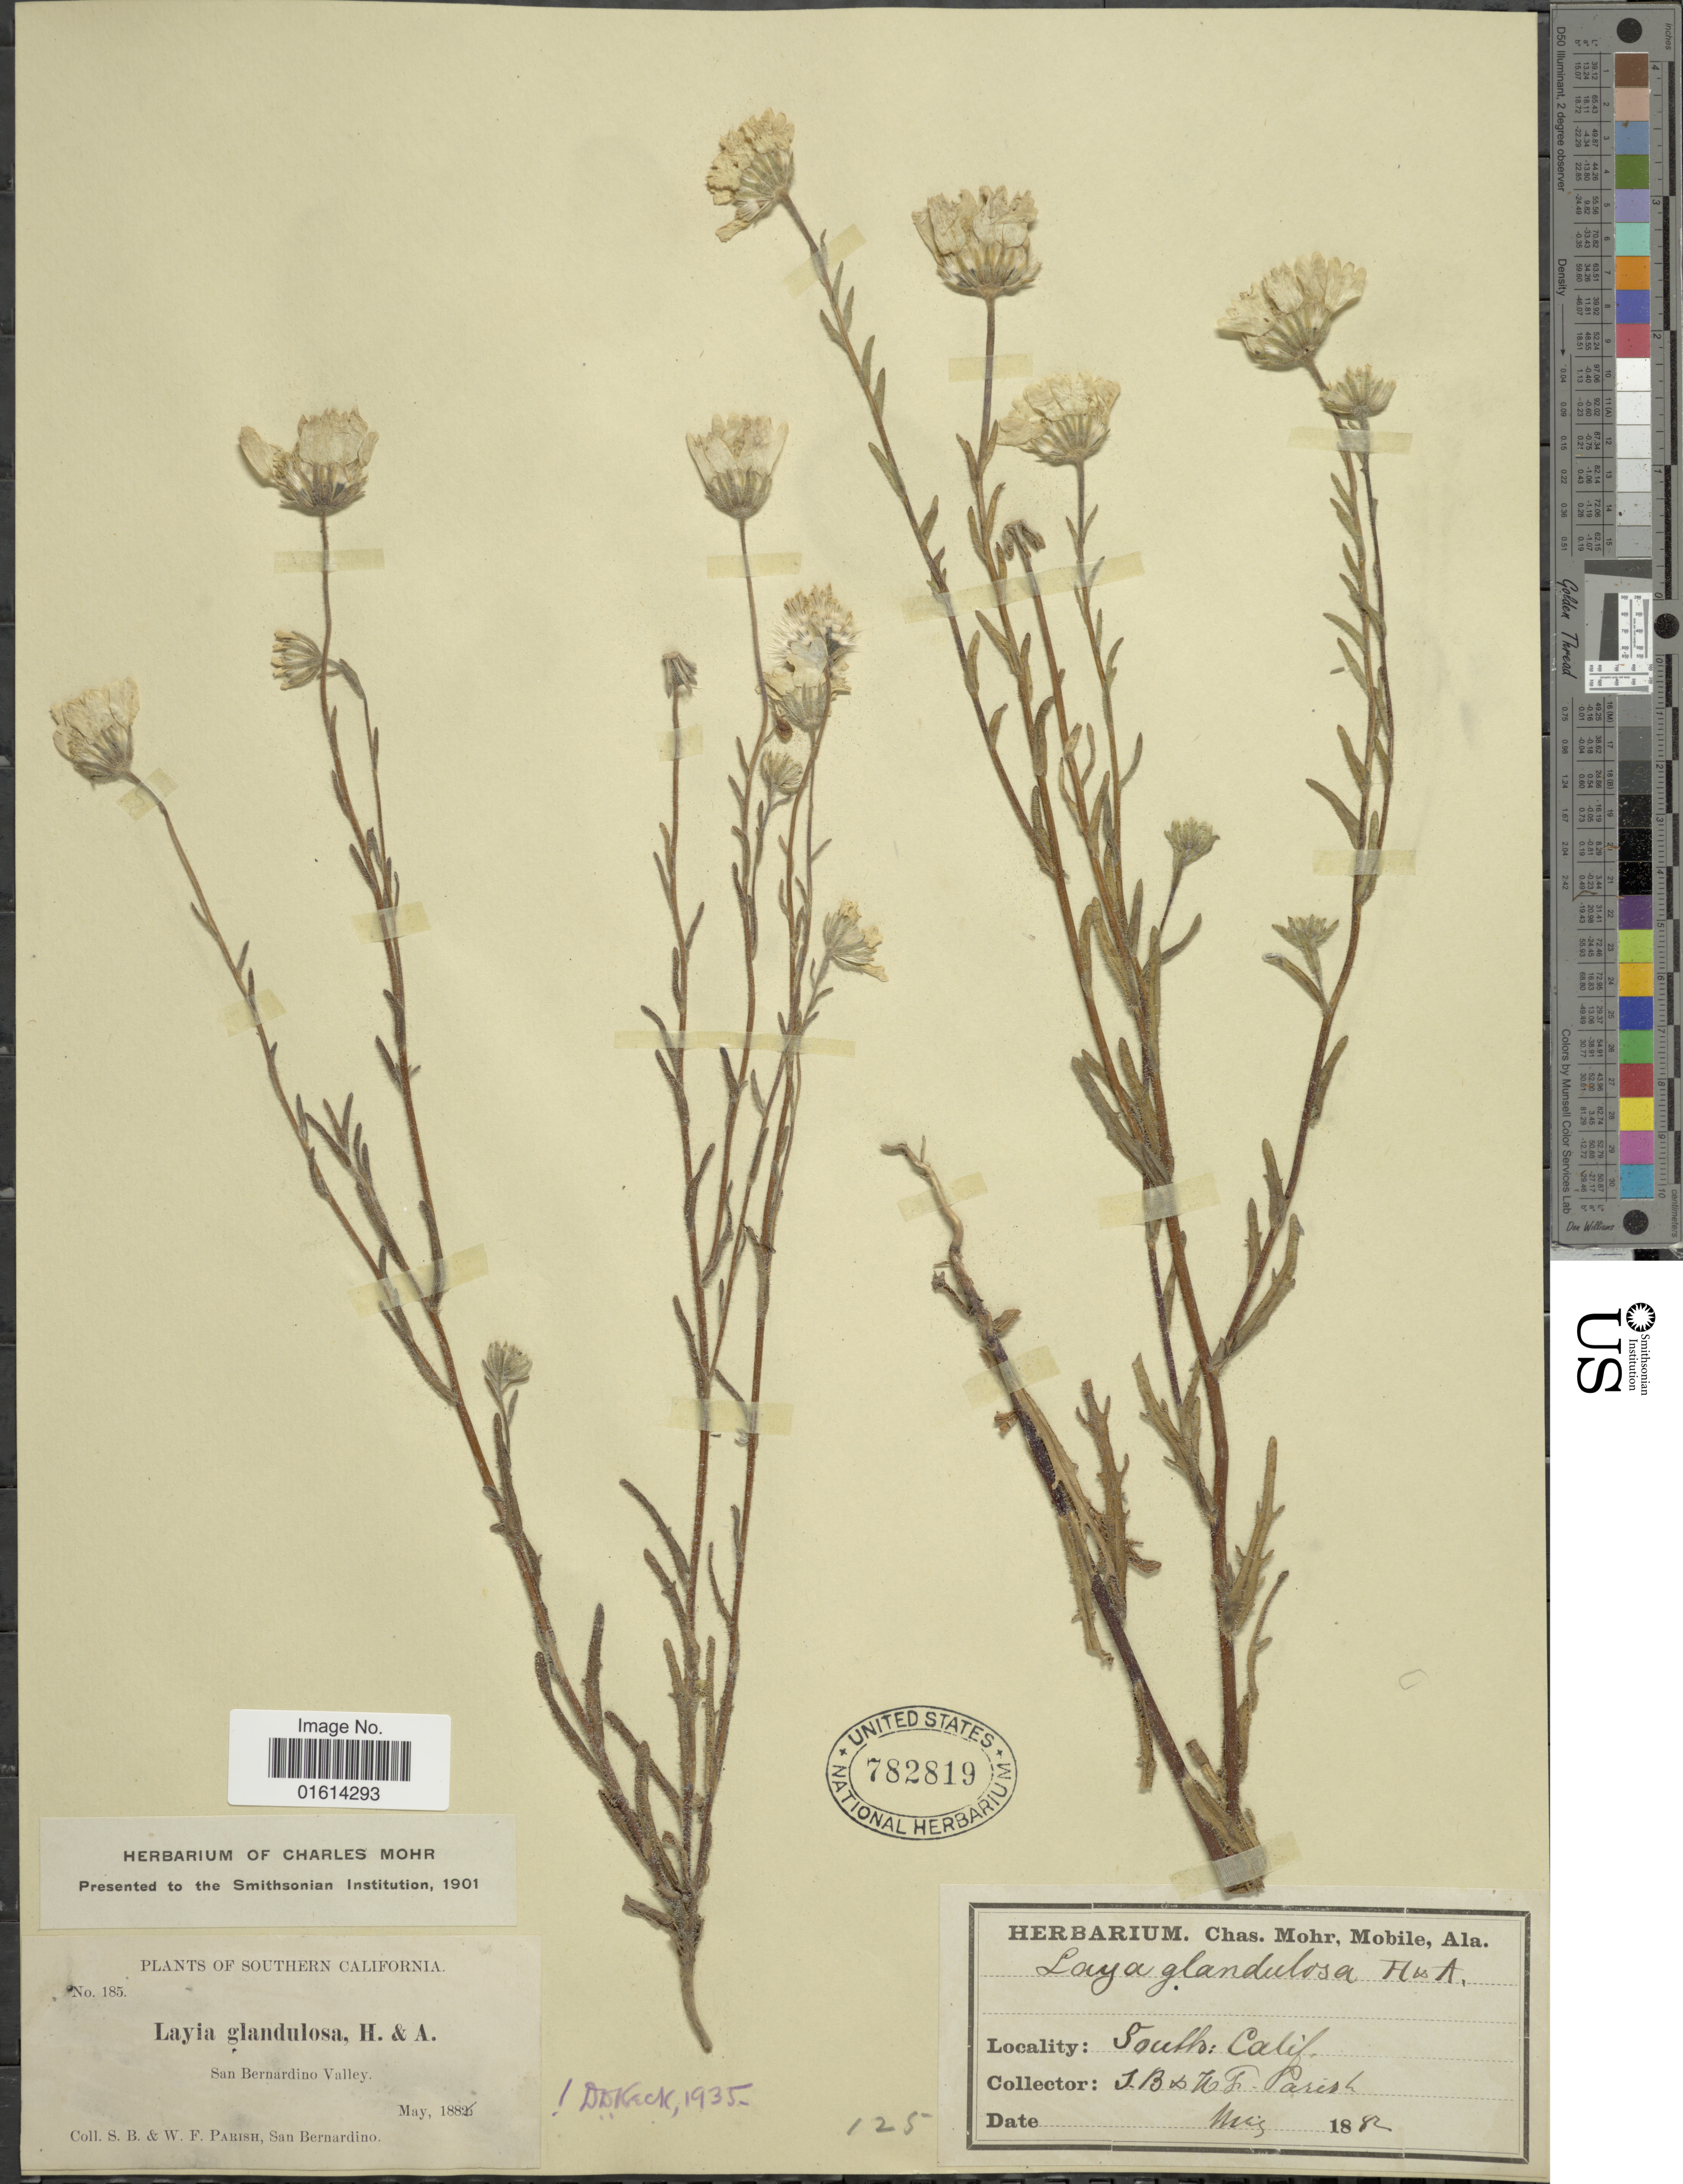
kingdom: Plantae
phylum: Tracheophyta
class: Magnoliopsida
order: Asterales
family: Asteraceae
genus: Layia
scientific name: Layia glandulosa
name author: Hook. & Arn.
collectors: S. B. Parish & W. F. Parish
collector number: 185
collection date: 1882-05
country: United States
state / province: California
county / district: San Bernardino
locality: Southern California, San Bernardino Valley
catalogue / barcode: US 782819